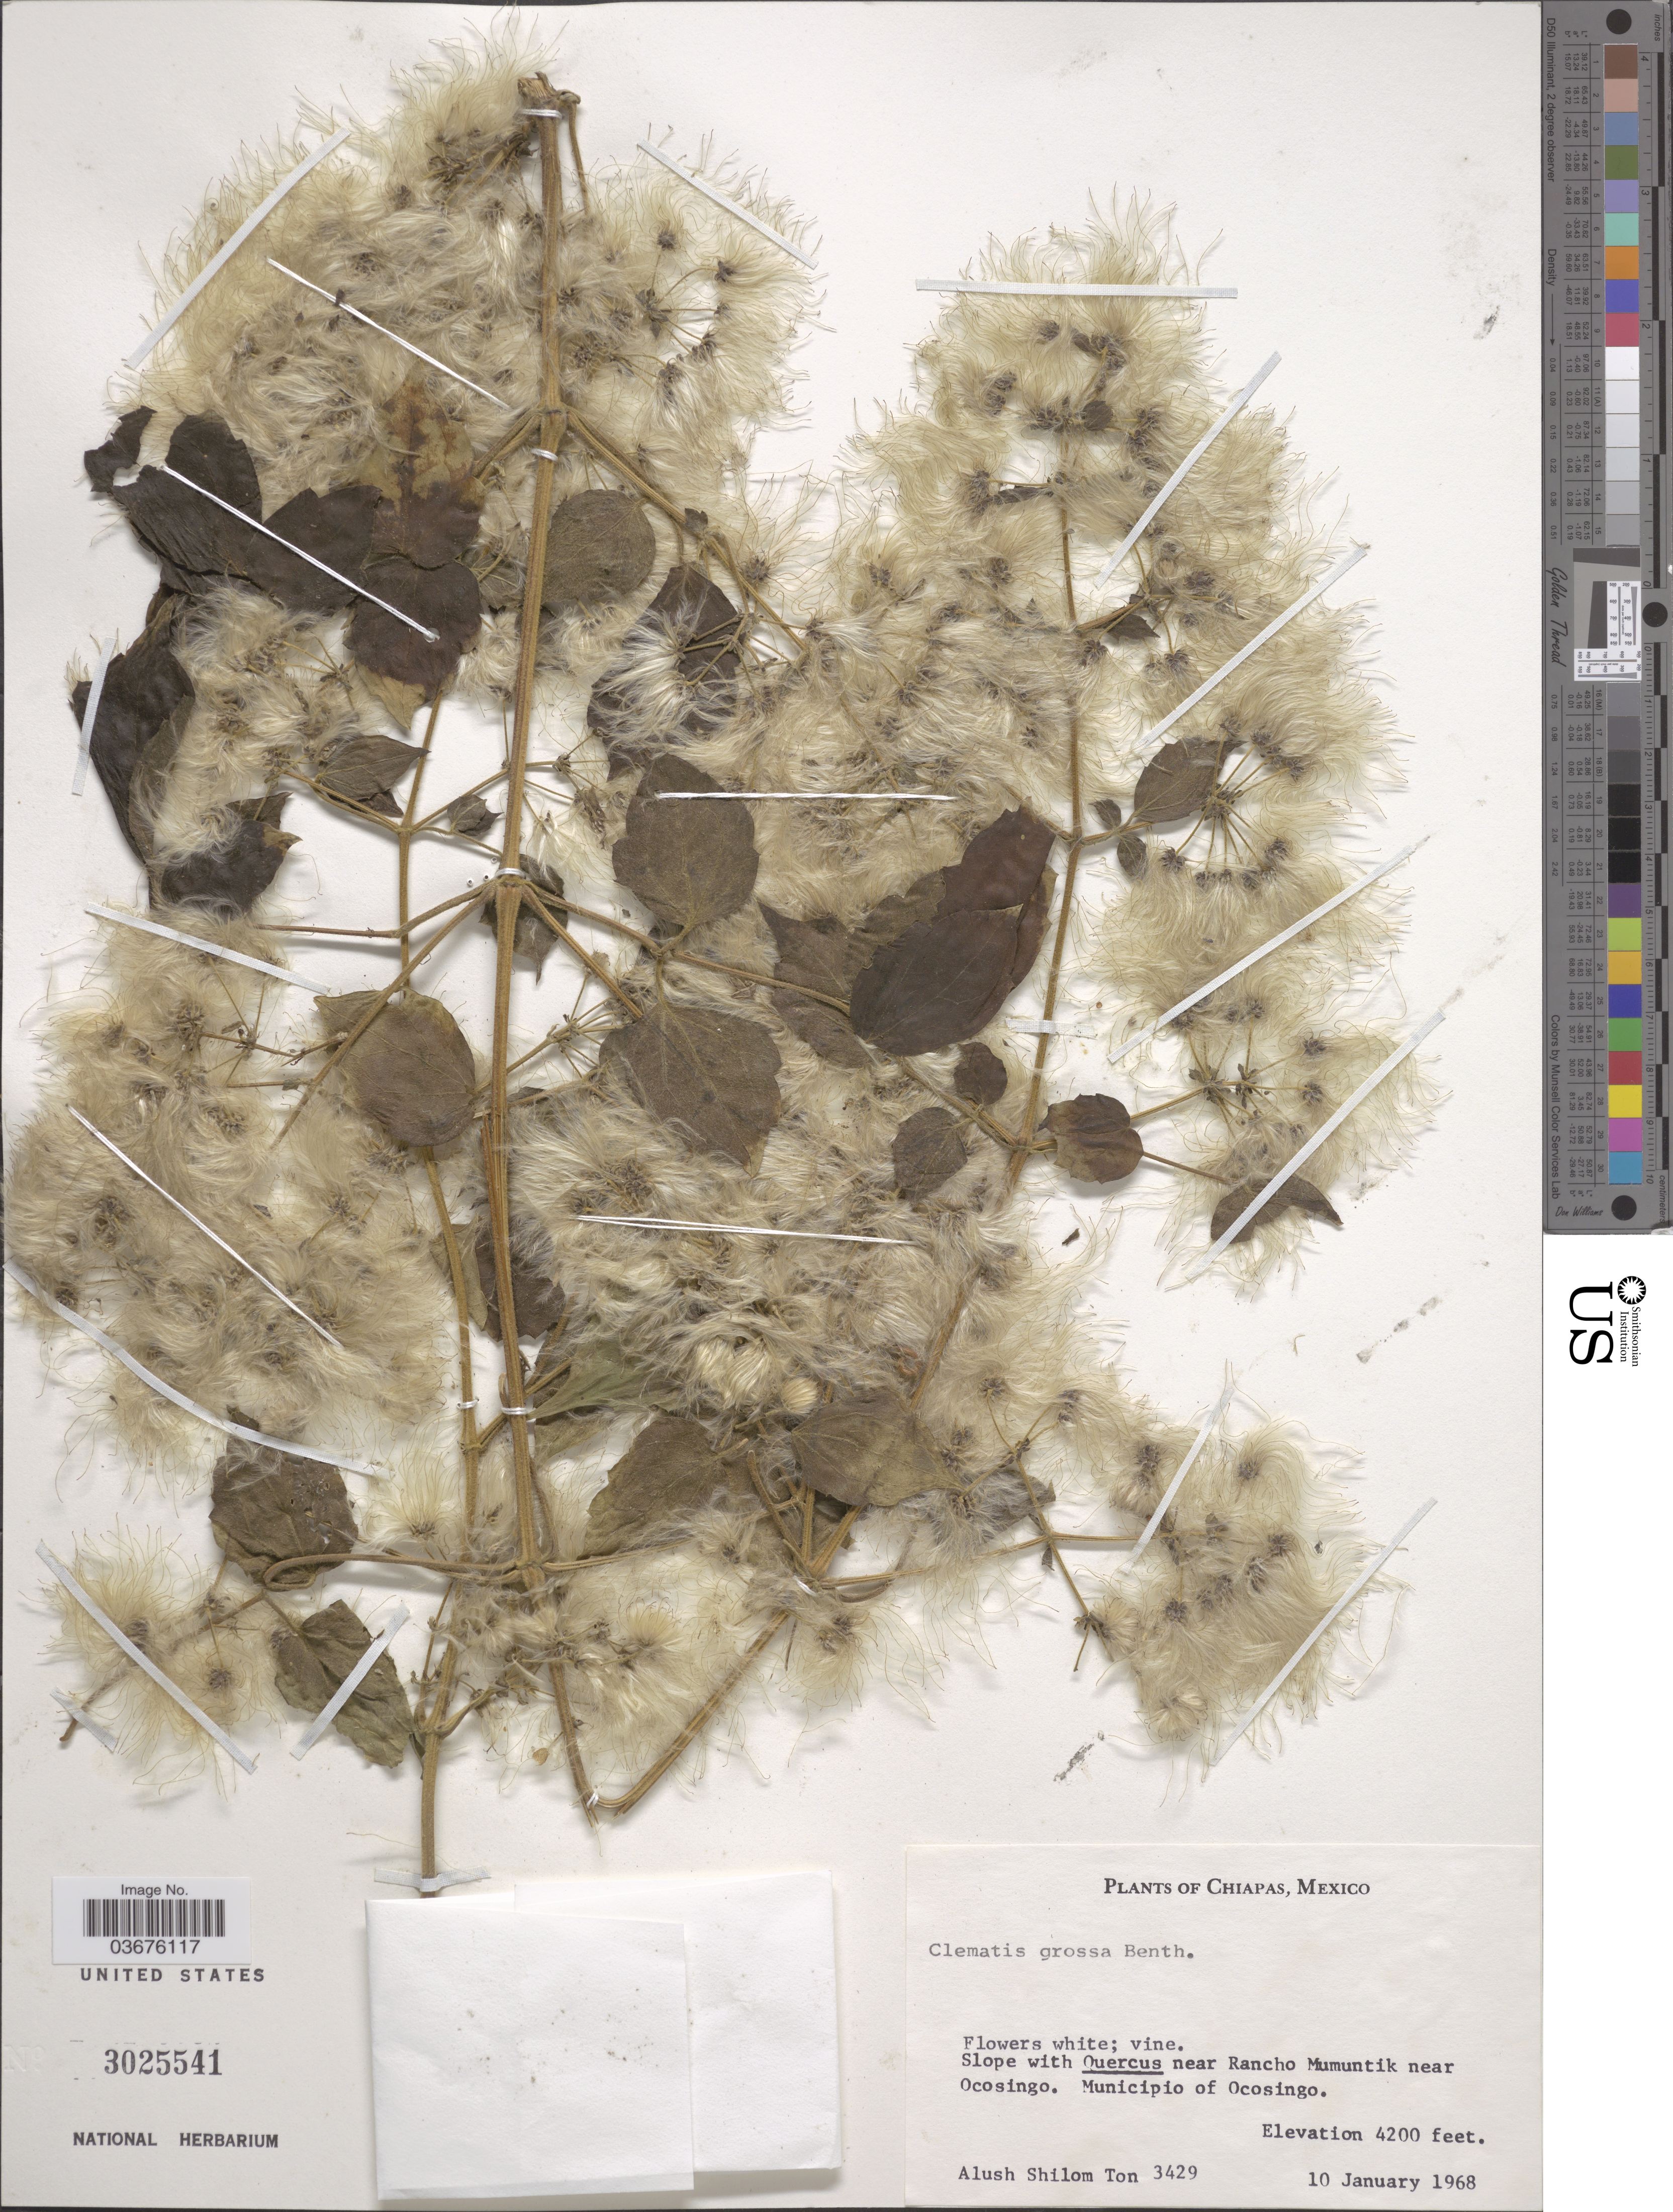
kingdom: Plantae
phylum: Tracheophyta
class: Magnoliopsida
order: Ranunculales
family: Ranunculaceae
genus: Clematis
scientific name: Clematis grossa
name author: Benth.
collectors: A. M. Ton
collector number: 3429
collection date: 1968-01-10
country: Mexico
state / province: Chiapas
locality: Near Rancho Mumuntik near Ocosingo. Municipio of Ocosingo.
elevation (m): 1280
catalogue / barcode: US 3025541